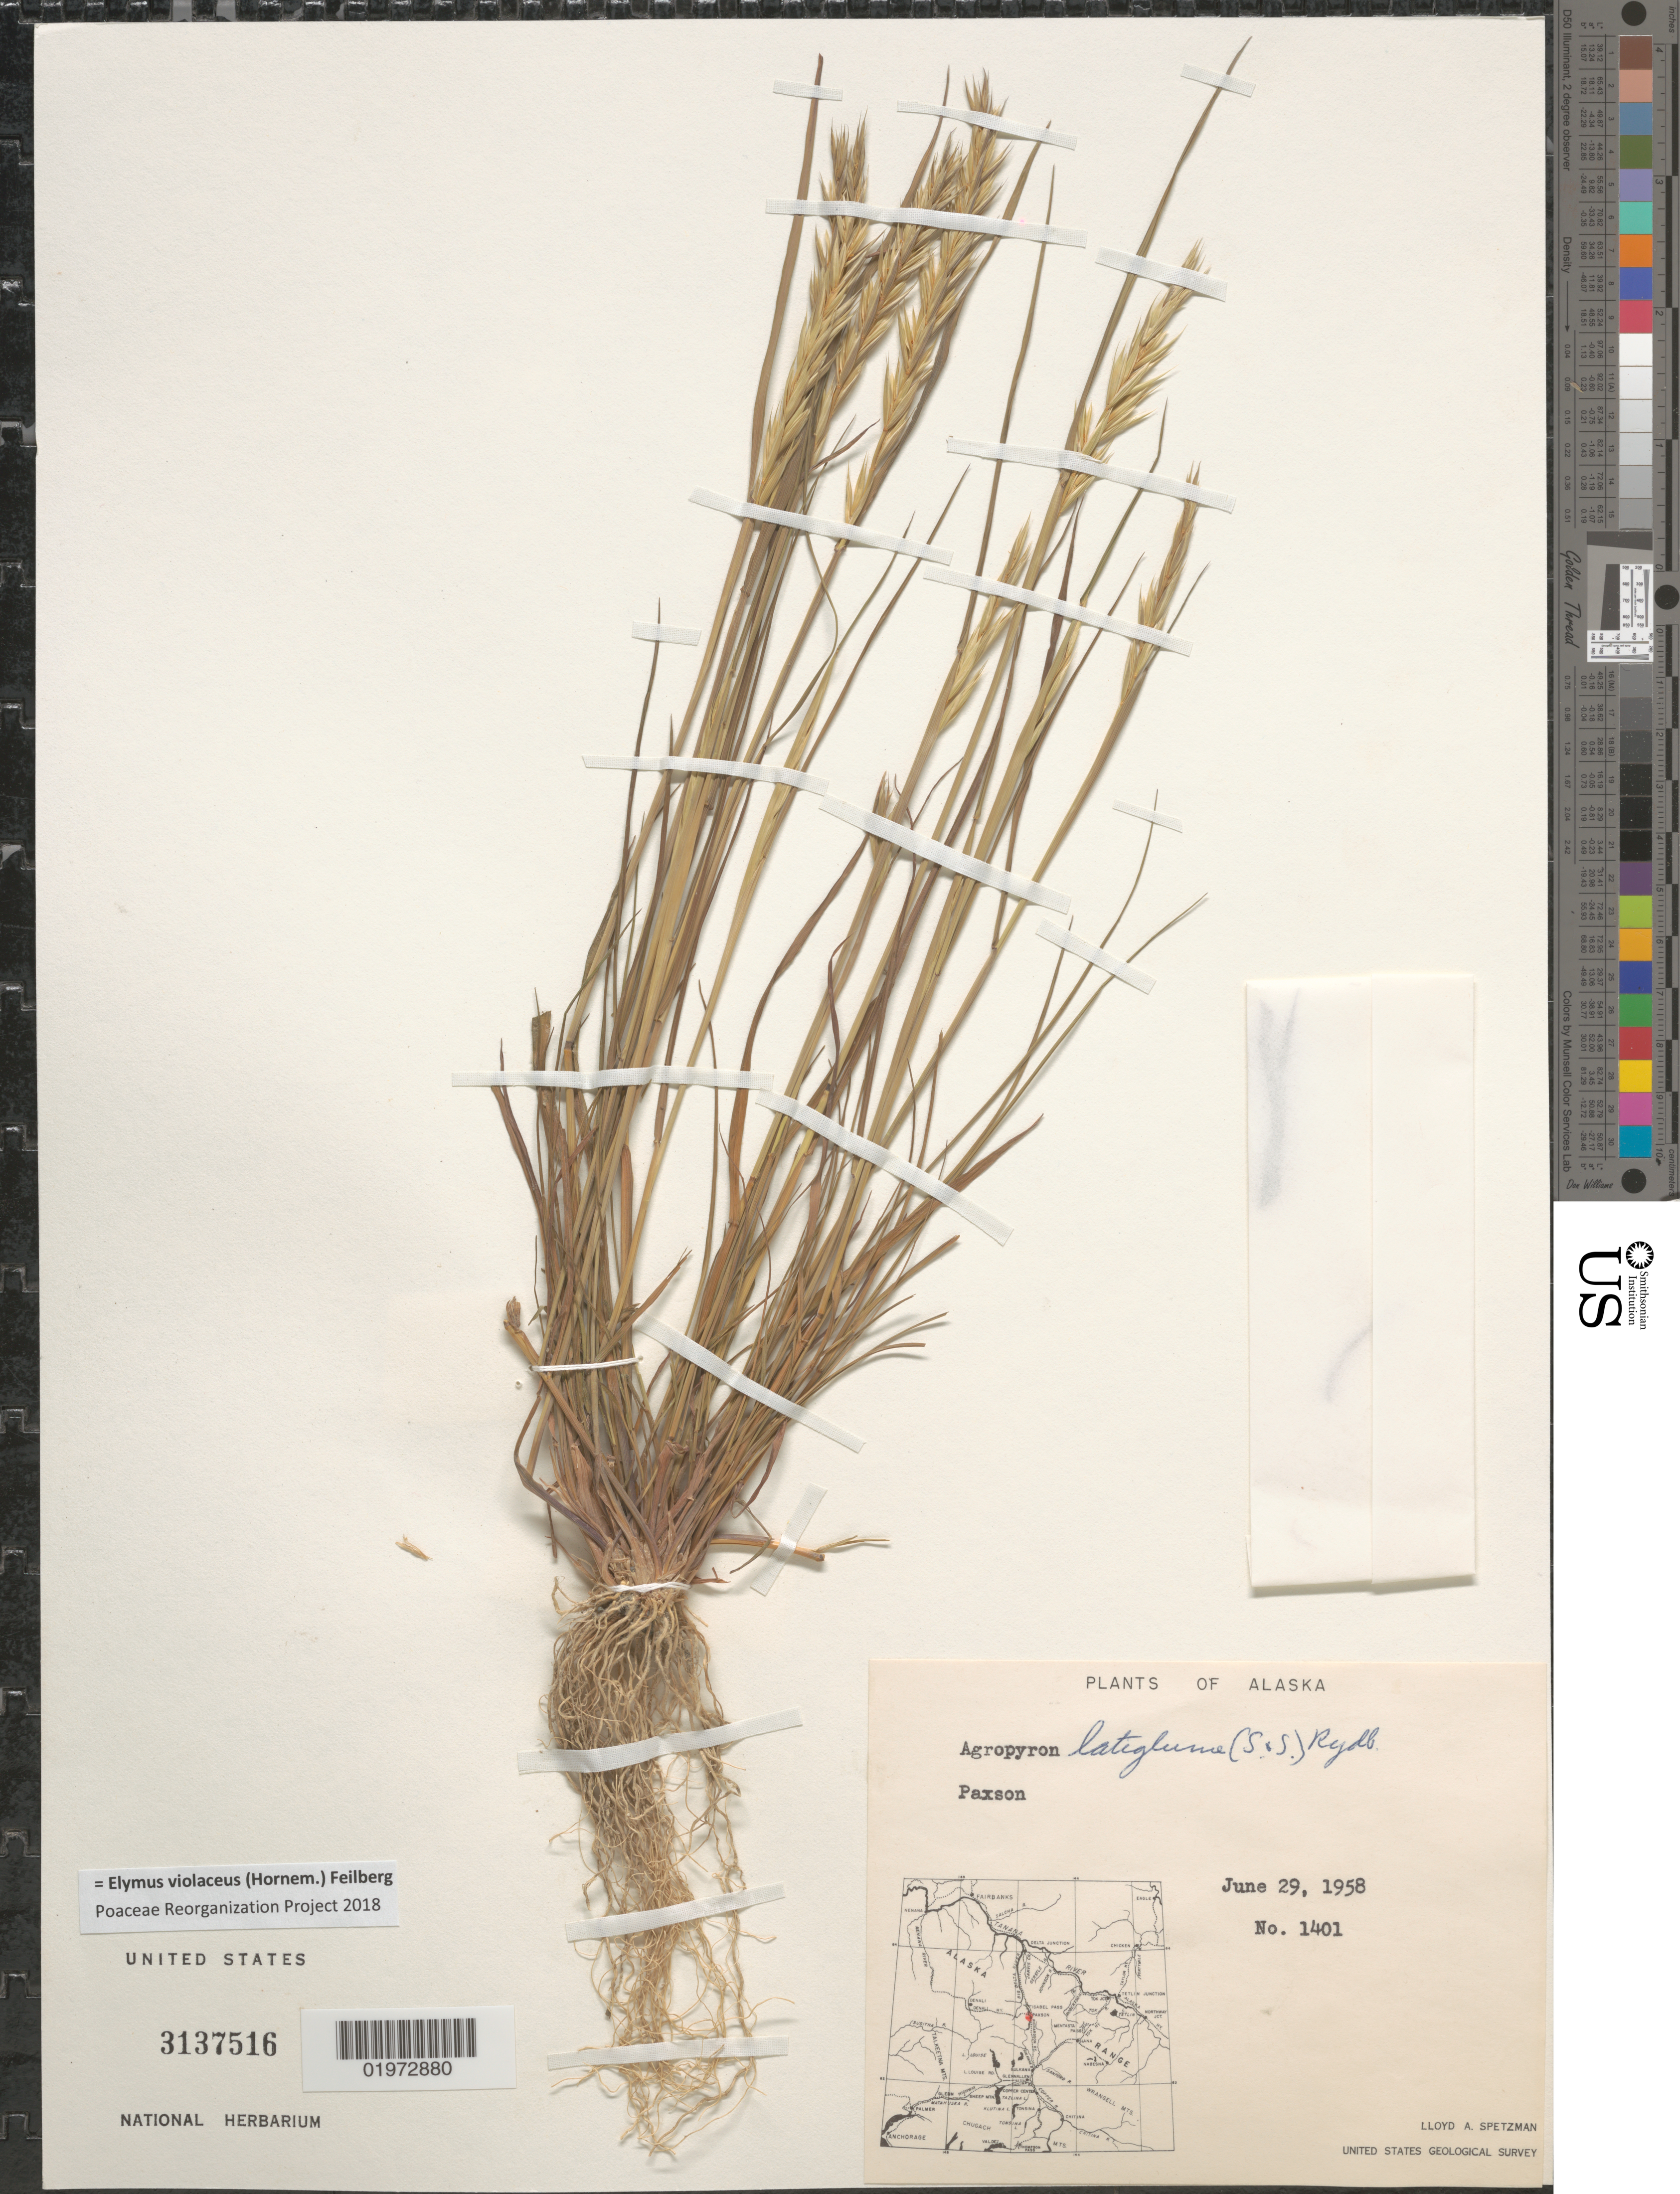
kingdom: Plantae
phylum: Tracheophyta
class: Liliopsida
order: Poales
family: Poaceae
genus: Elymus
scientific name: Elymus violaceus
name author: (Hornem.) Feilberg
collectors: L. Spetzman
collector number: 1401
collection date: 1958-06-29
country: United States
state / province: Alaska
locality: Paxson. United States Geological Survey.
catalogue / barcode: US 3137516